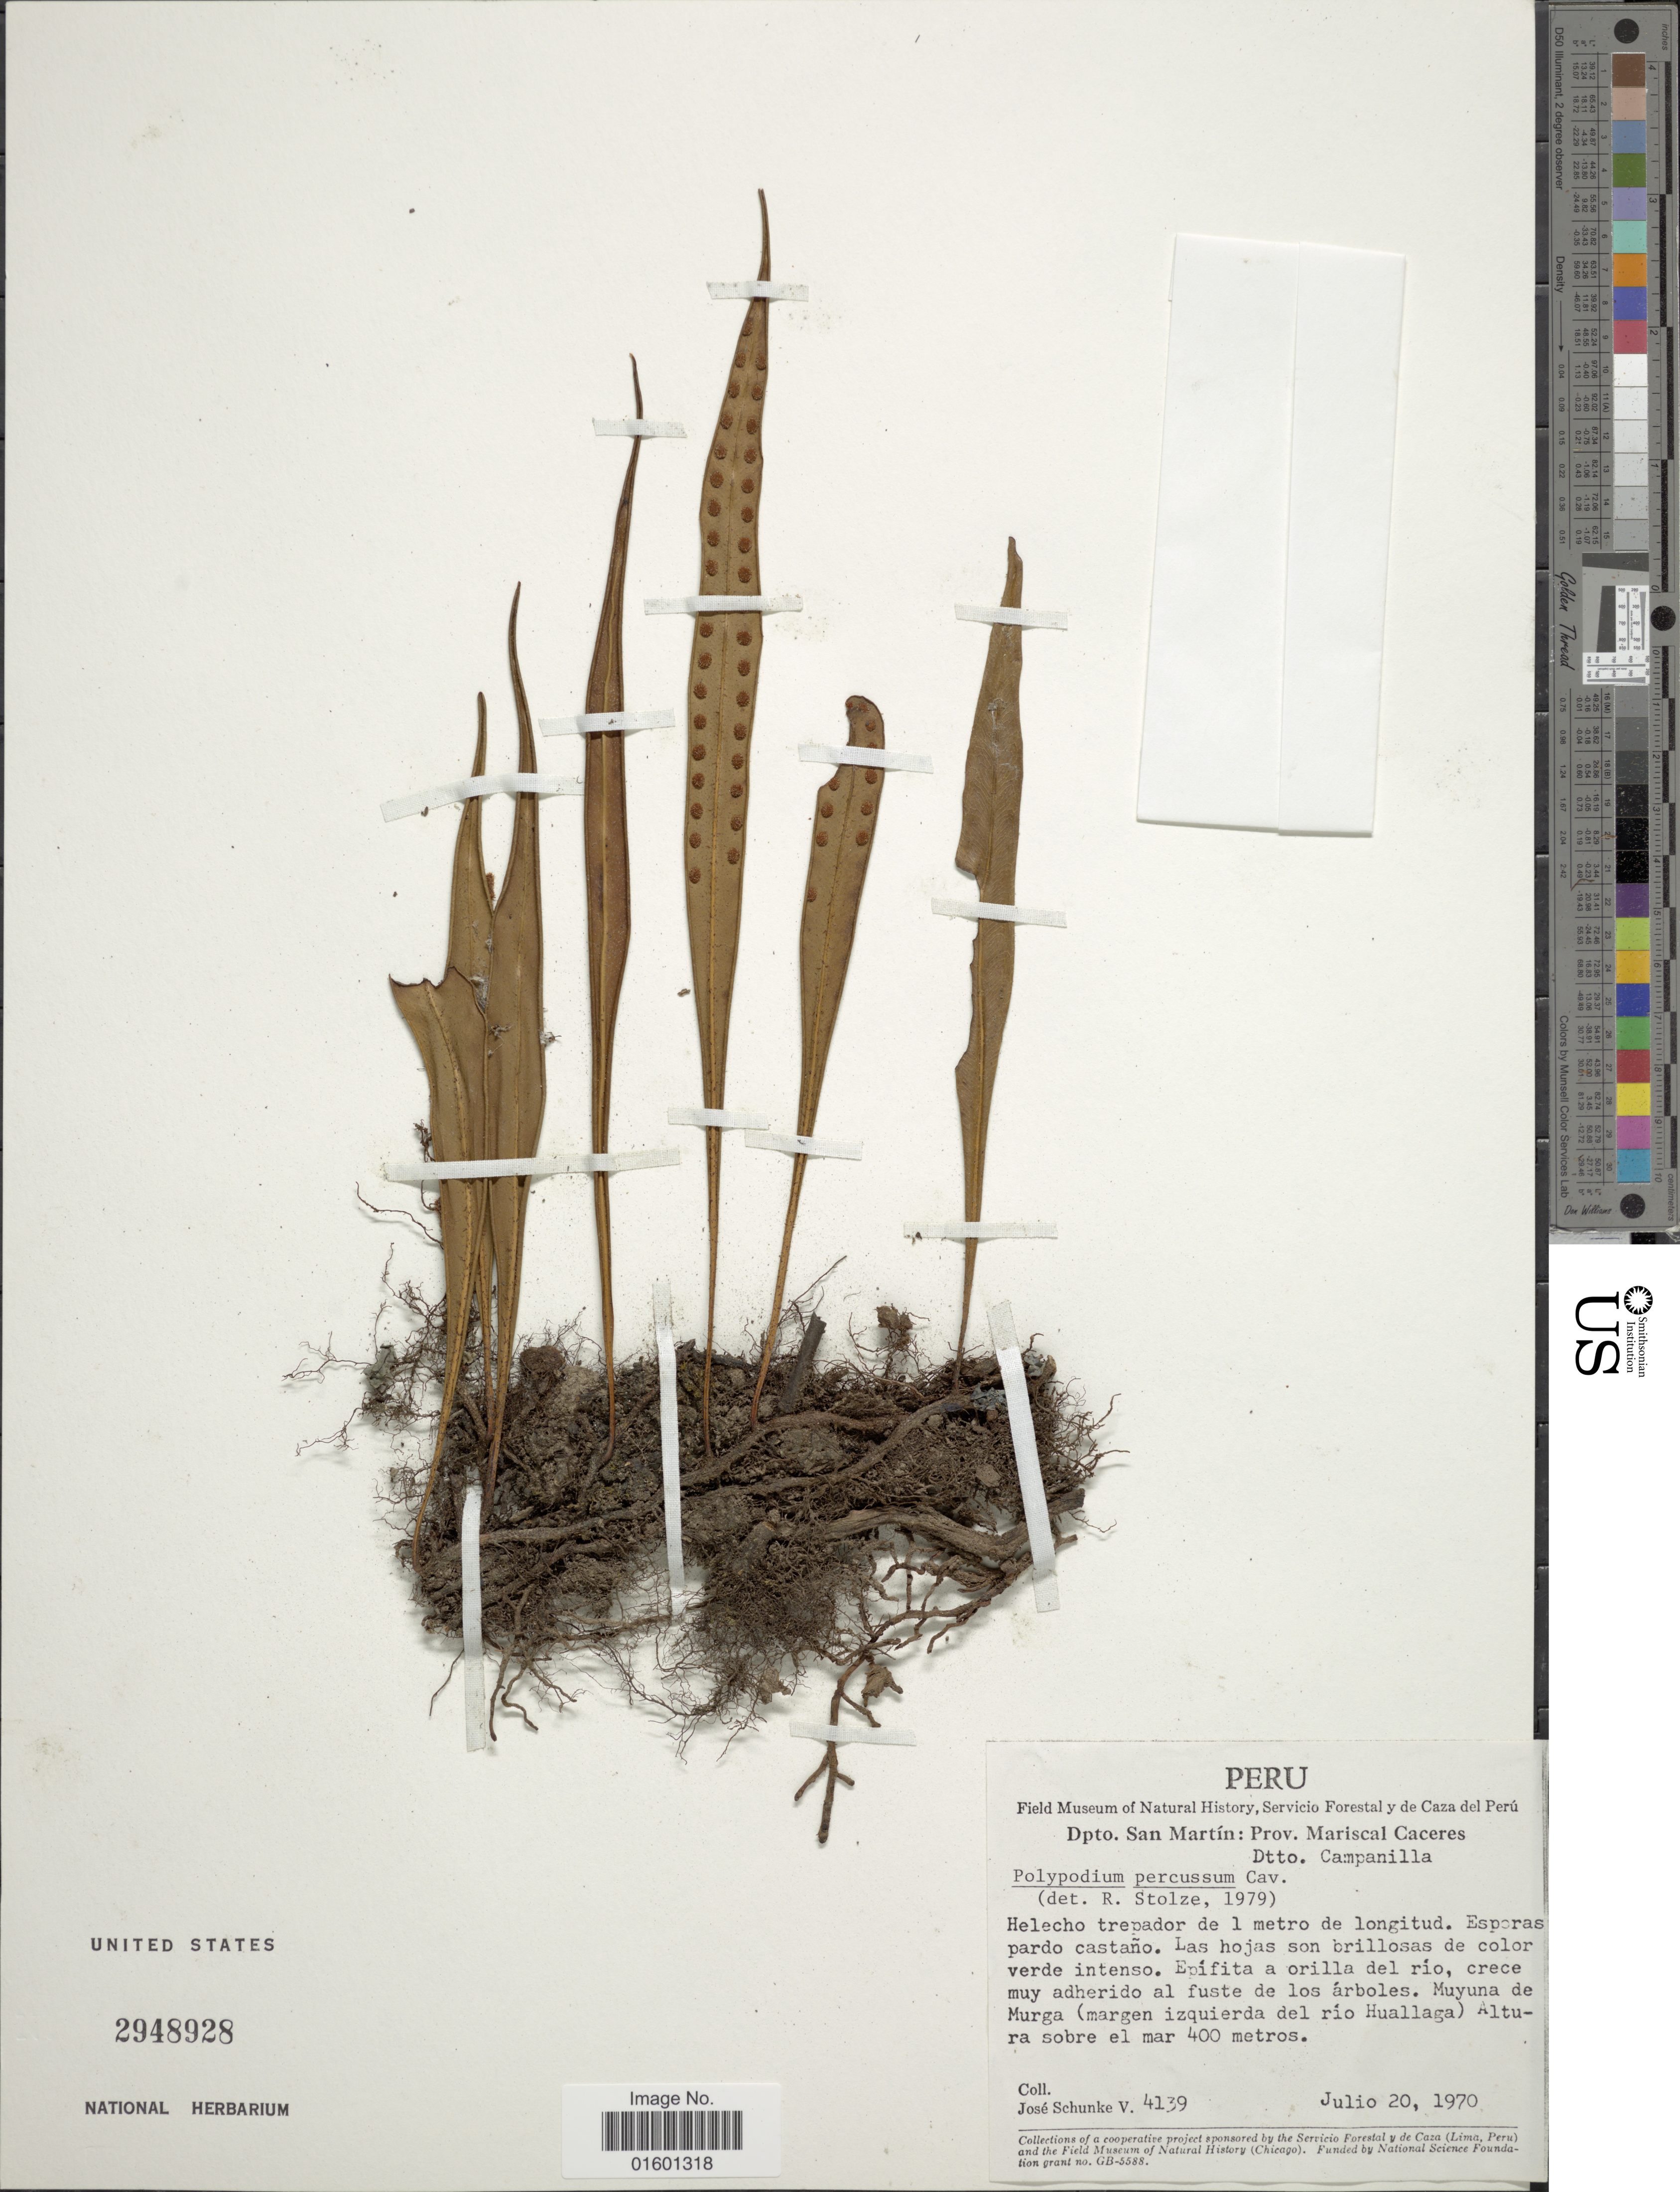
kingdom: Plantae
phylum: Tracheophyta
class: Polypodiopsida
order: Polypodiales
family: Polypodiaceae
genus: Microgramma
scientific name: Microgramma percussa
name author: (Cav.) de la Sota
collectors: J. Schunke Vigo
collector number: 4139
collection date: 1970-07-20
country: Peru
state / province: San Martín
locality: Prov. Mariscal Caceres, Dtto. Campanilla, Epifita a orilla del rio, crece muy adherido al fuste de los arboles. Muyuna de Murga (margen izquierda del rio Huallaga)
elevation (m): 400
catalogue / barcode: US 2948928